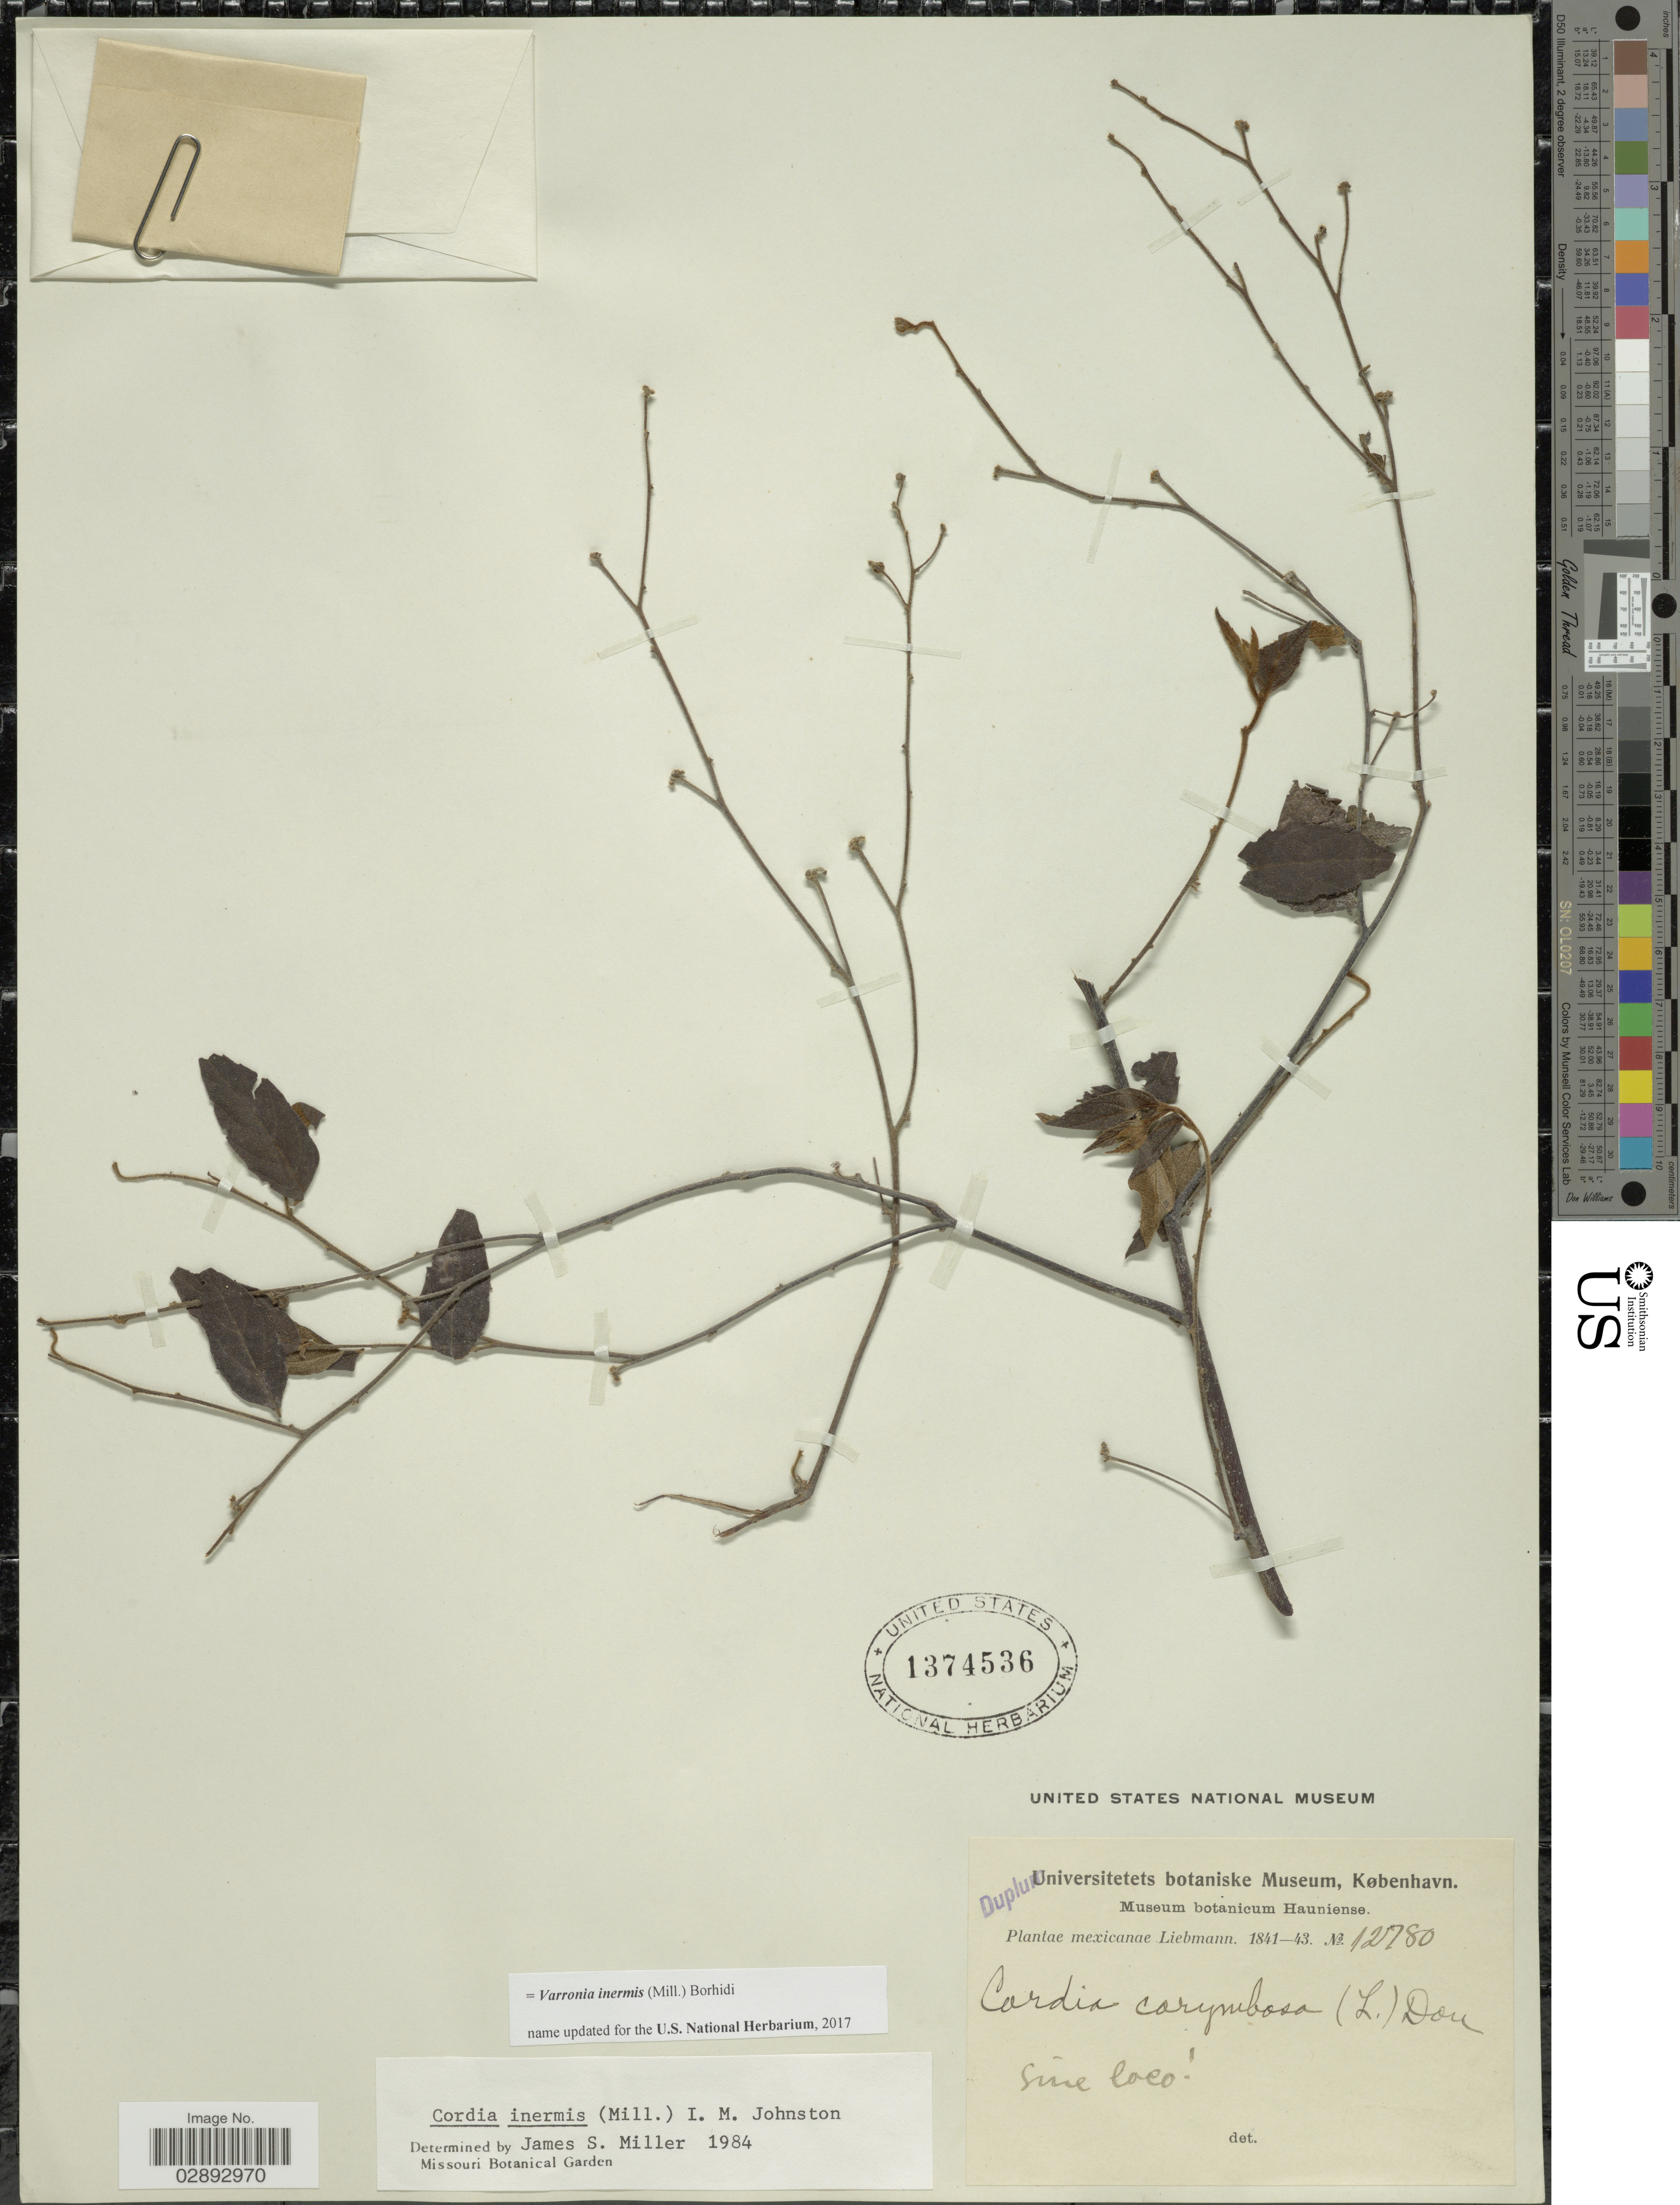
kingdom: Plantae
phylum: Tracheophyta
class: Magnoliopsida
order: Boraginales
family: Cordiaceae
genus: Varronia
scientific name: Varronia inermis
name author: (Mill.) Borhidi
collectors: Liebmann, --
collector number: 12780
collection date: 1841/1843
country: Mexico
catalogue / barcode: US 1374536